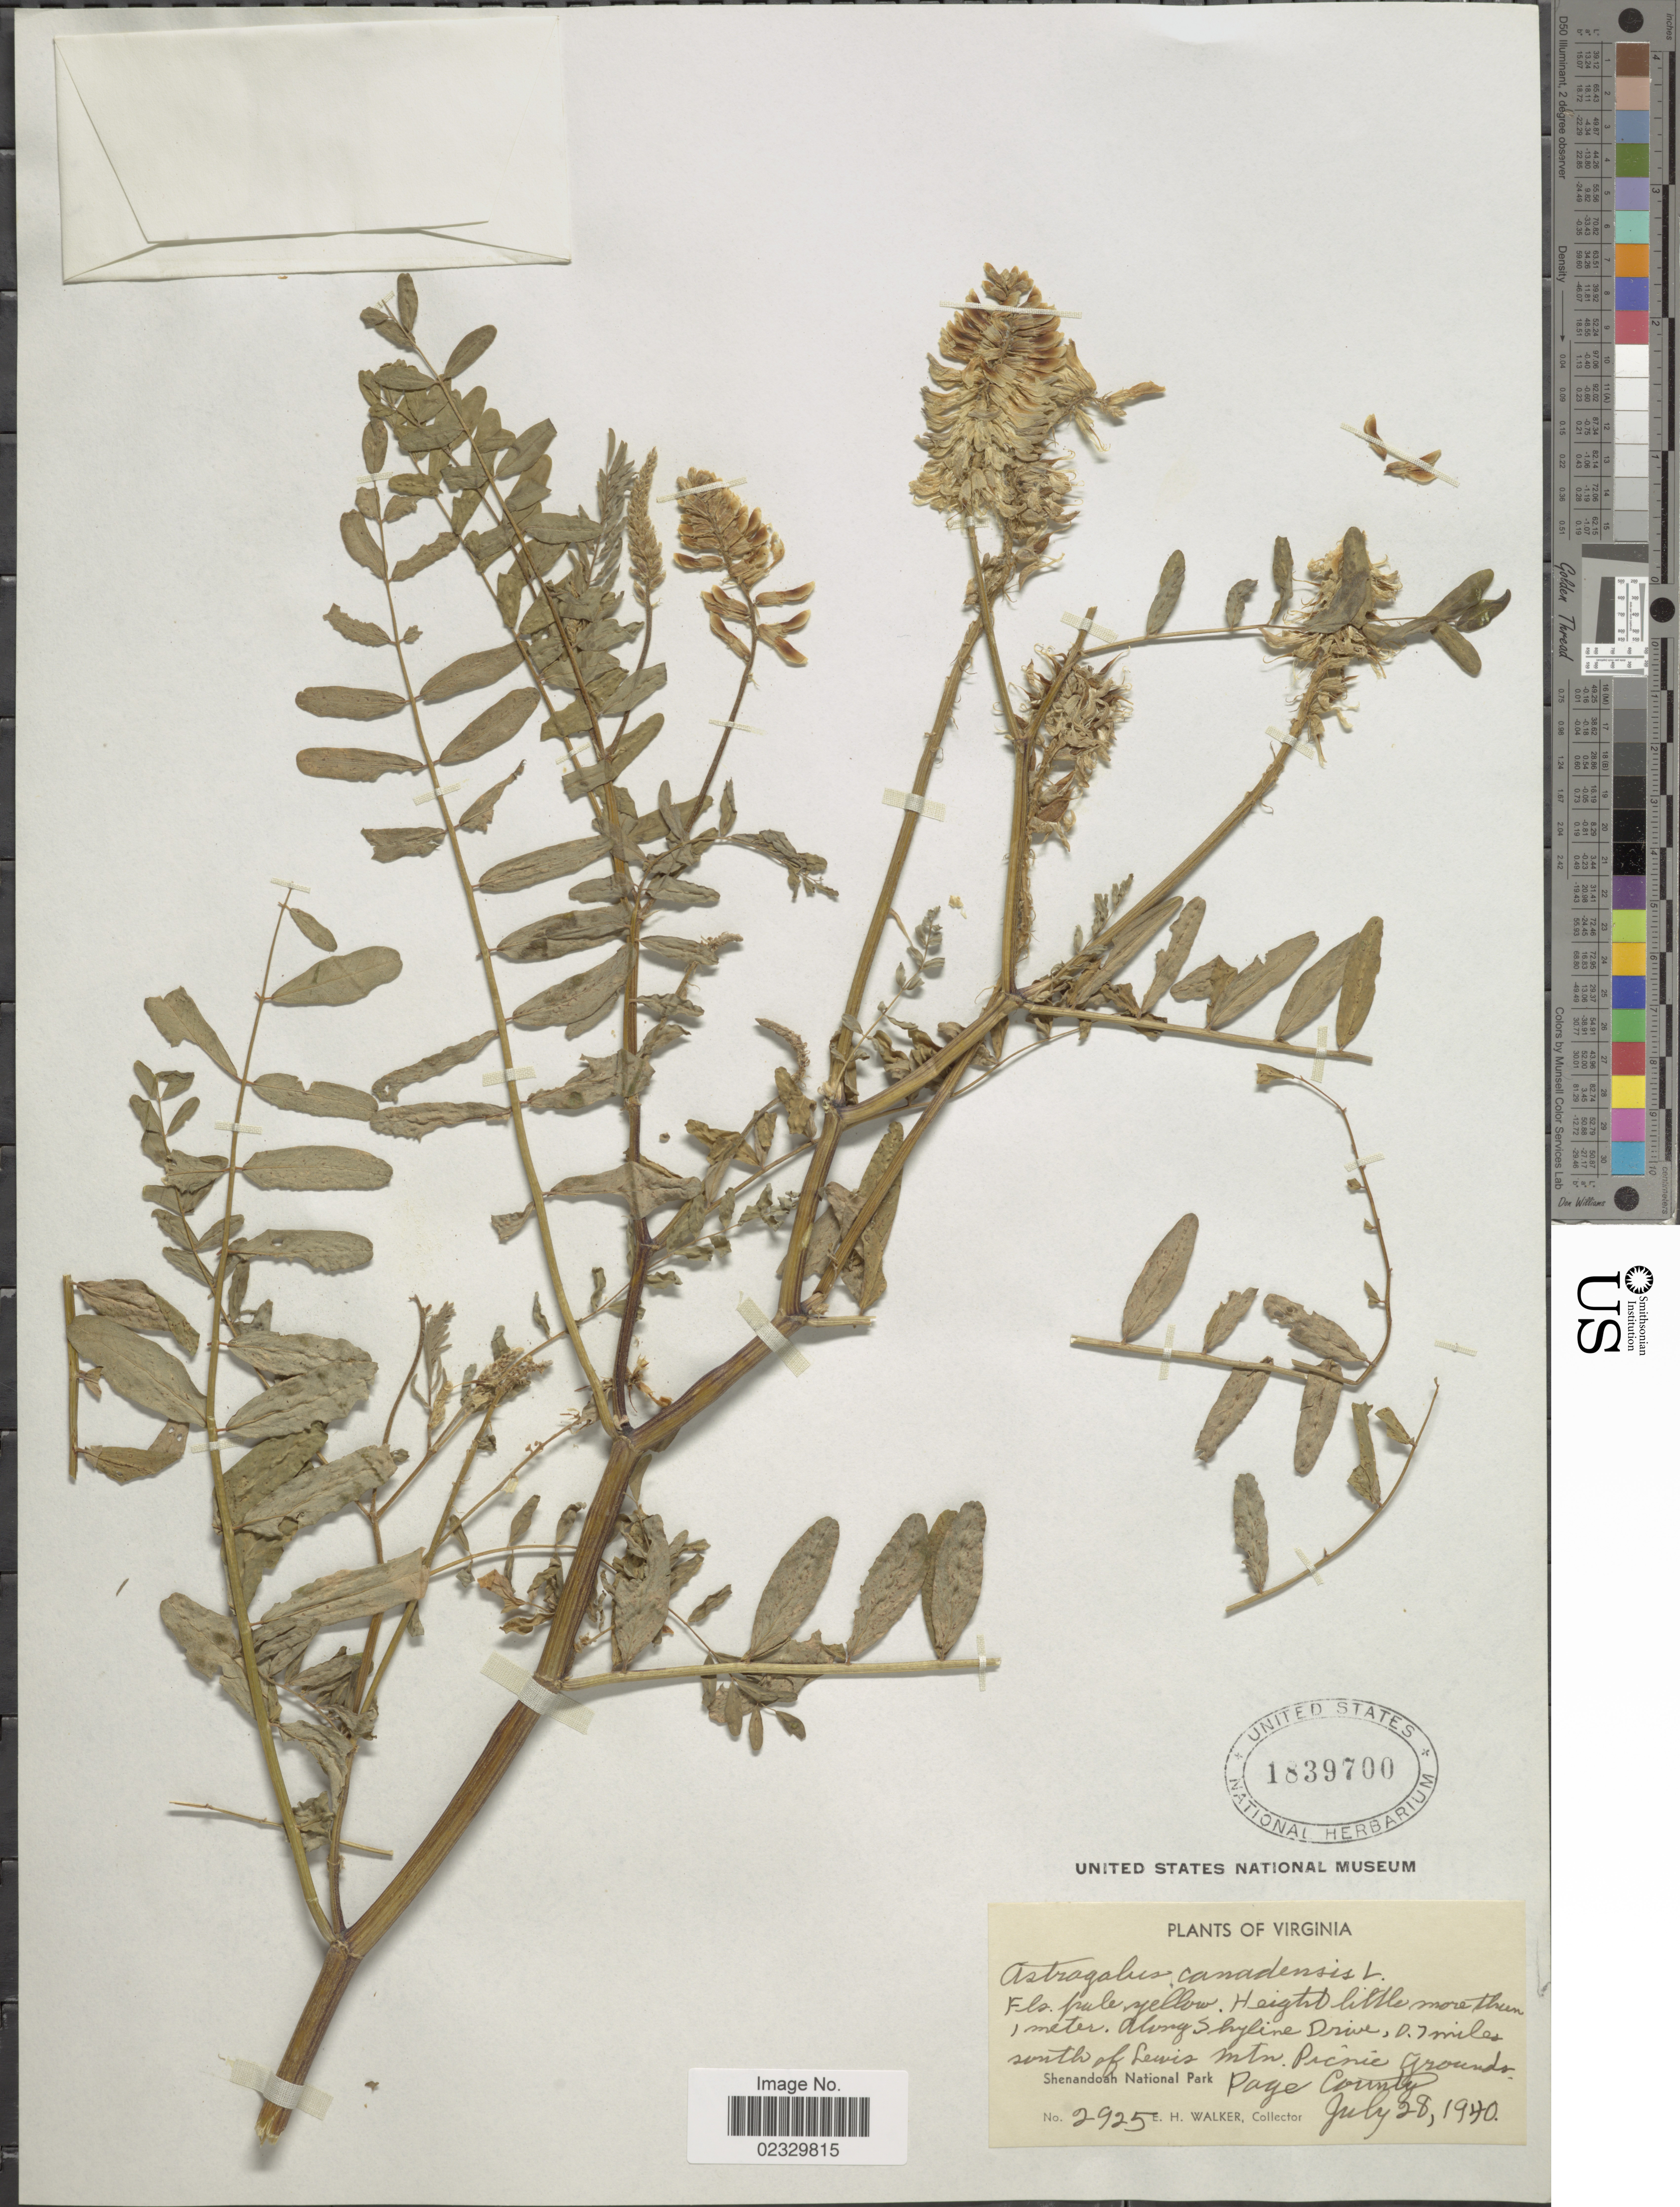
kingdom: Plantae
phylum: Tracheophyta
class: Magnoliopsida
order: Fabales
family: Fabaceae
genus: Astragalus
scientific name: Astragalus canadensis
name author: L.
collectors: E. H. Walker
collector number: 2925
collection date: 1940-07-28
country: United States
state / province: Virginia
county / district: Page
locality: Along Skyline Drive, 0.7 miles S of Lewis Mtn, Picnic Grounds, Shenandoah National Park,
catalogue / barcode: US 1839700